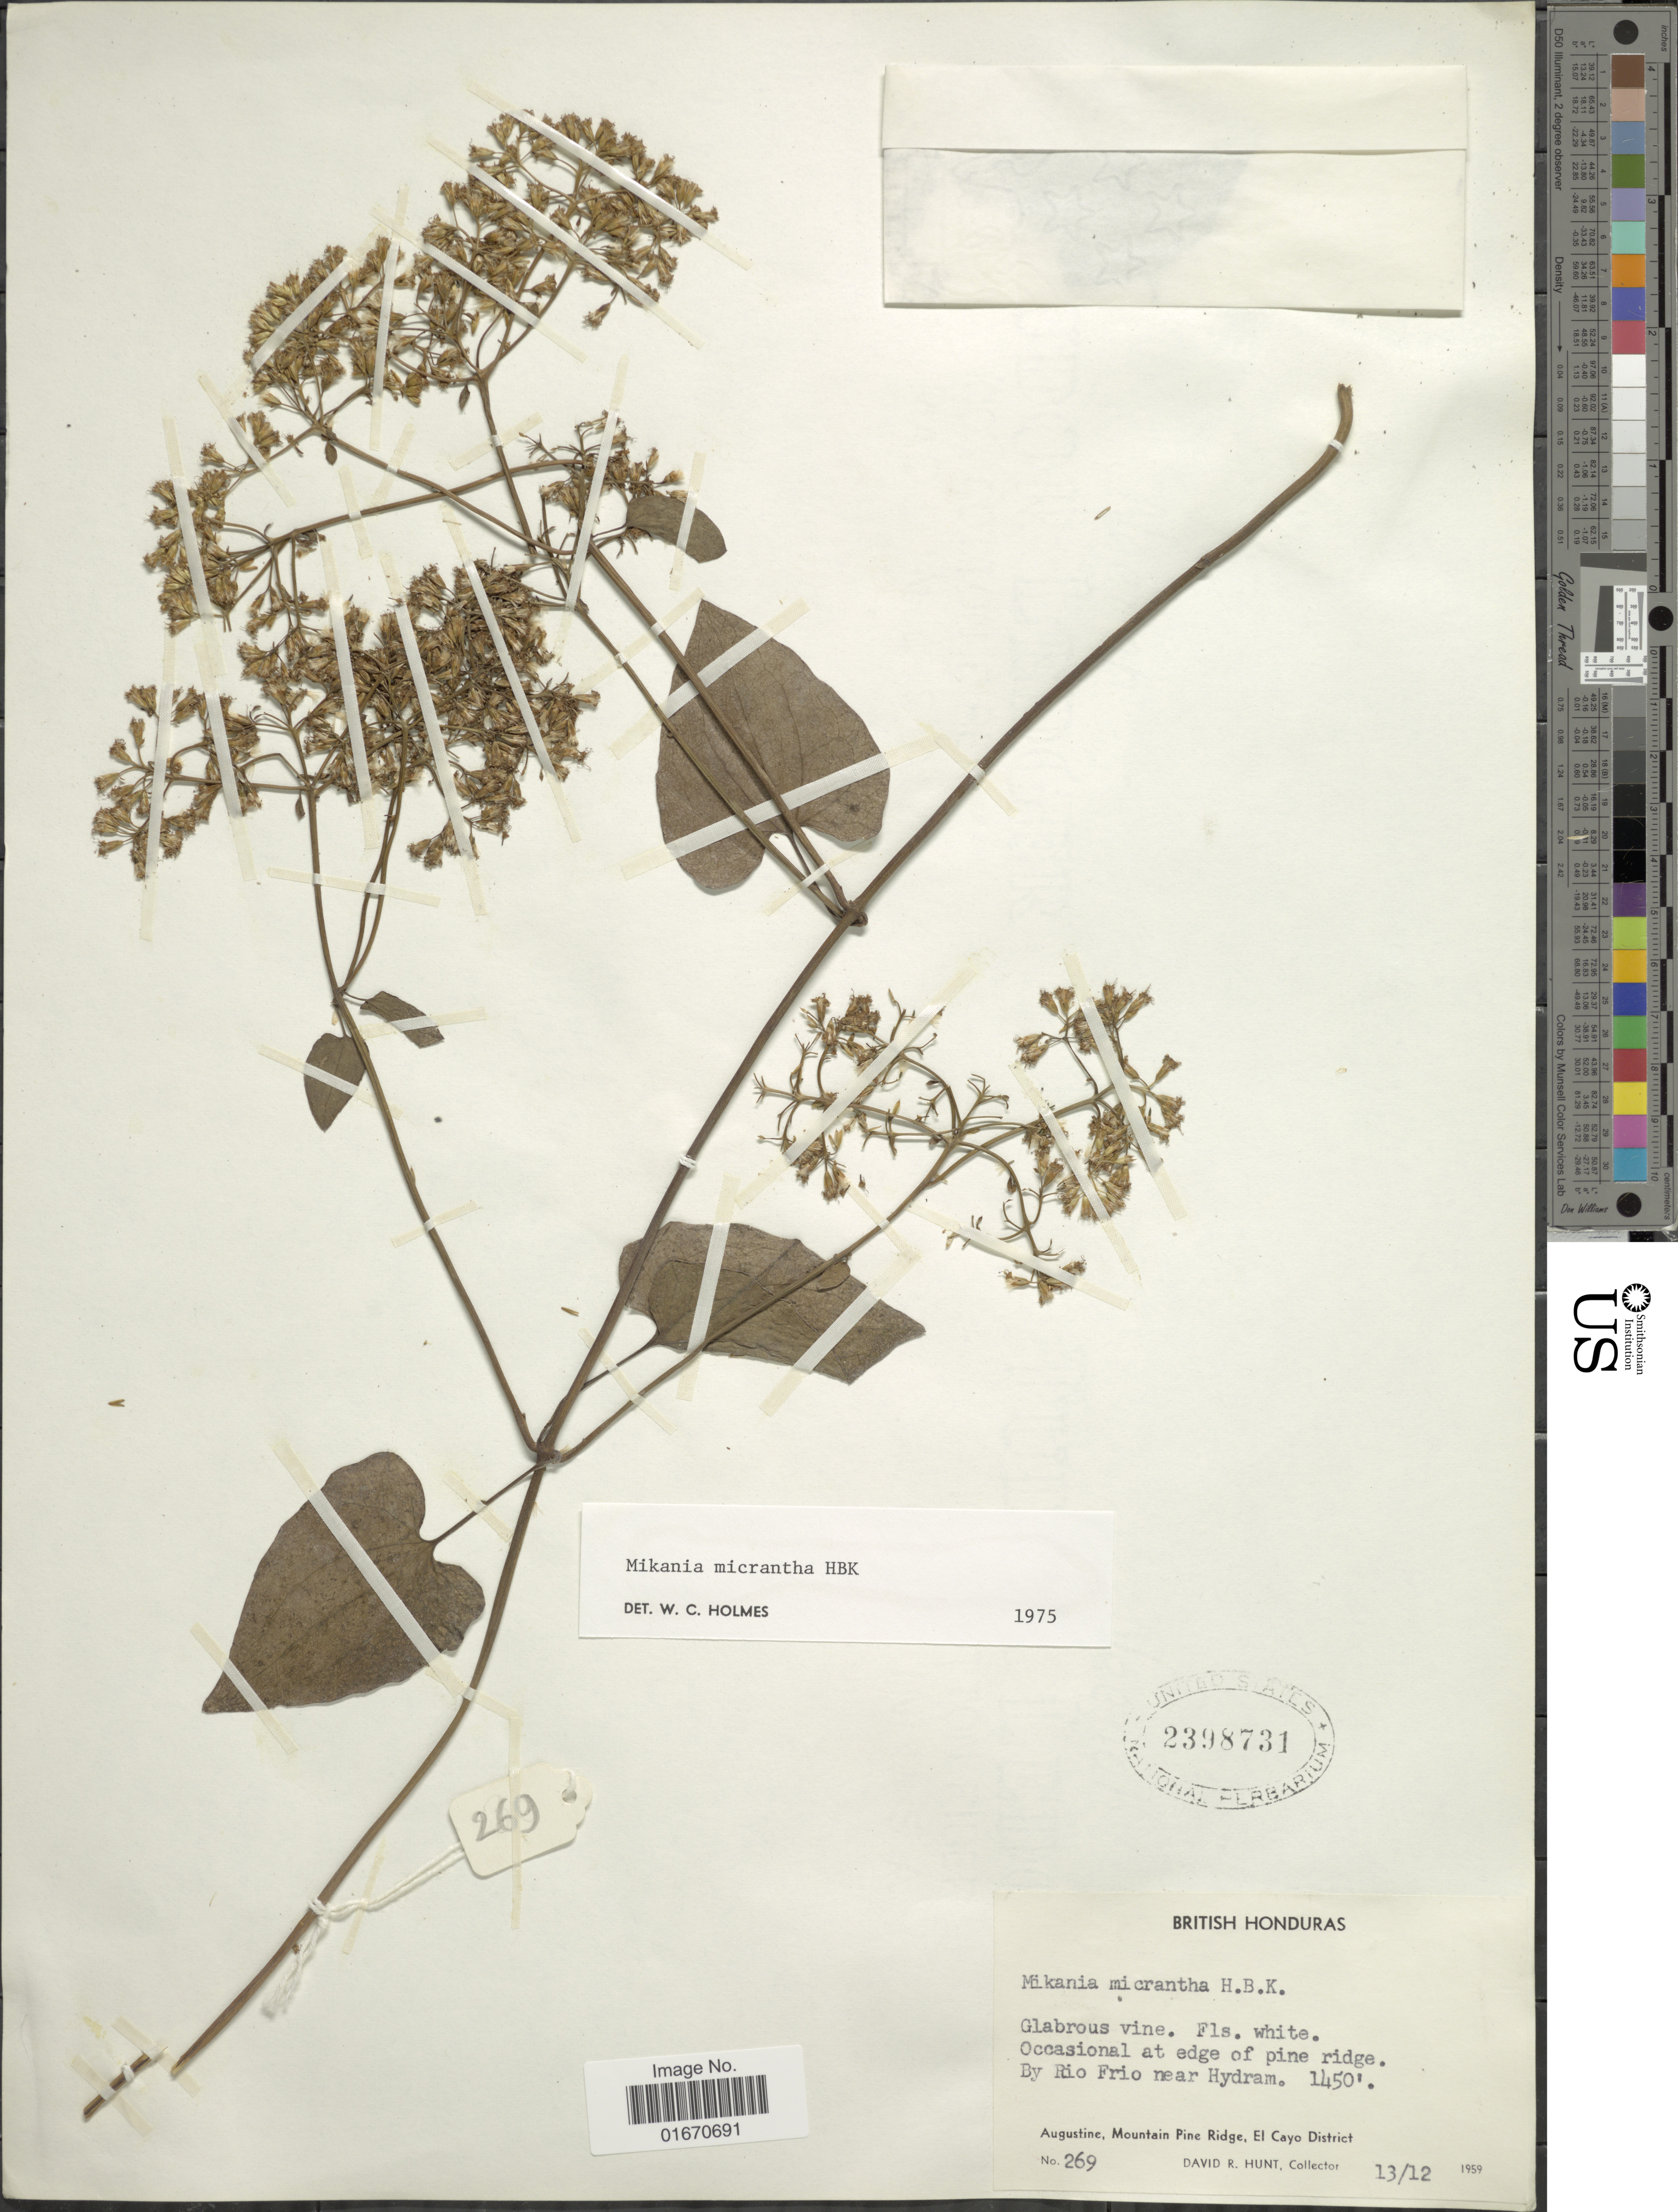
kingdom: Plantae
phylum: Tracheophyta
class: Magnoliopsida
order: Asterales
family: Asteraceae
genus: Mikania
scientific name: Mikania micrantha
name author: Kunth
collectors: D. R. Hunt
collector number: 269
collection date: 1959-12-13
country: Belize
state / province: Cayo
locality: British Honduras, By Rio Frio near Hydram, Augustine, Mountain Pine Ridge, El Cayo District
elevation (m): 442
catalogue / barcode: US 2398731